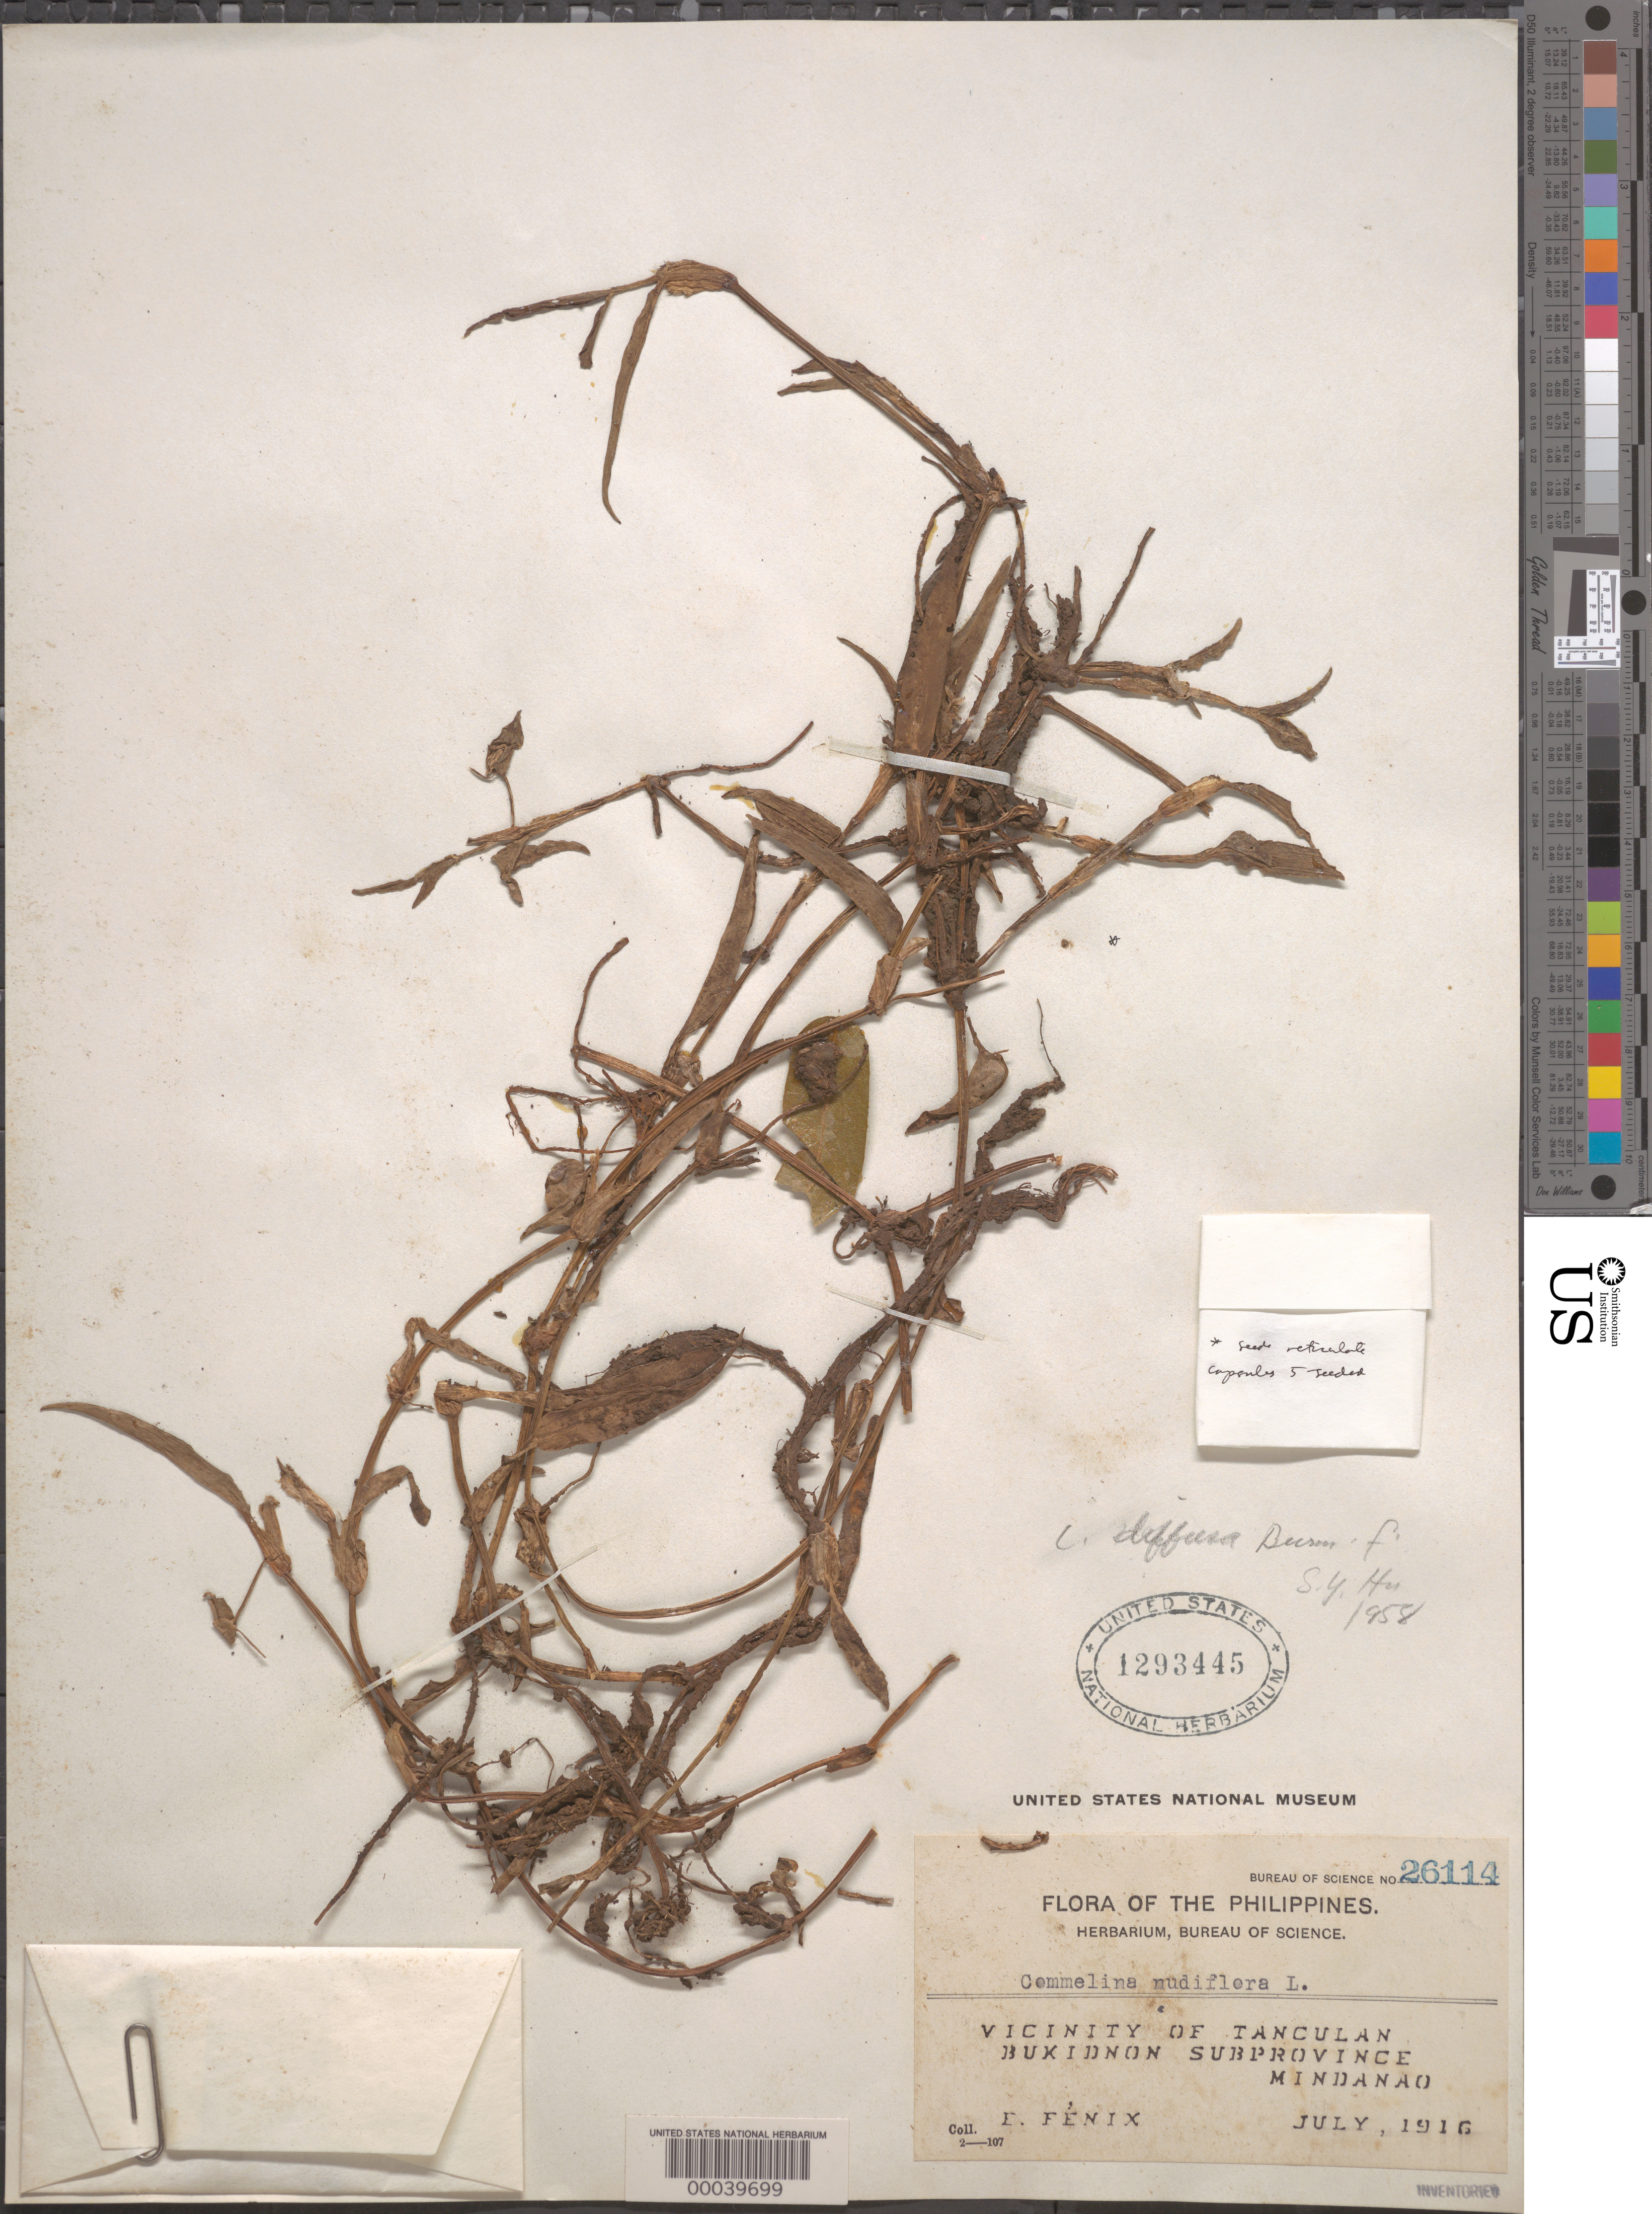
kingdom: Plantae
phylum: Tracheophyta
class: Liliopsida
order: Commelinales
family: Commelinaceae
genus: Commelina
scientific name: Commelina diffusa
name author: Burm. f.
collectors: E. Fenix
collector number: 26114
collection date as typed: Jul 1916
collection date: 1916-07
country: Philippines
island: Mindanao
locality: Bukidnon, near tanculan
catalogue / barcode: US 1293445